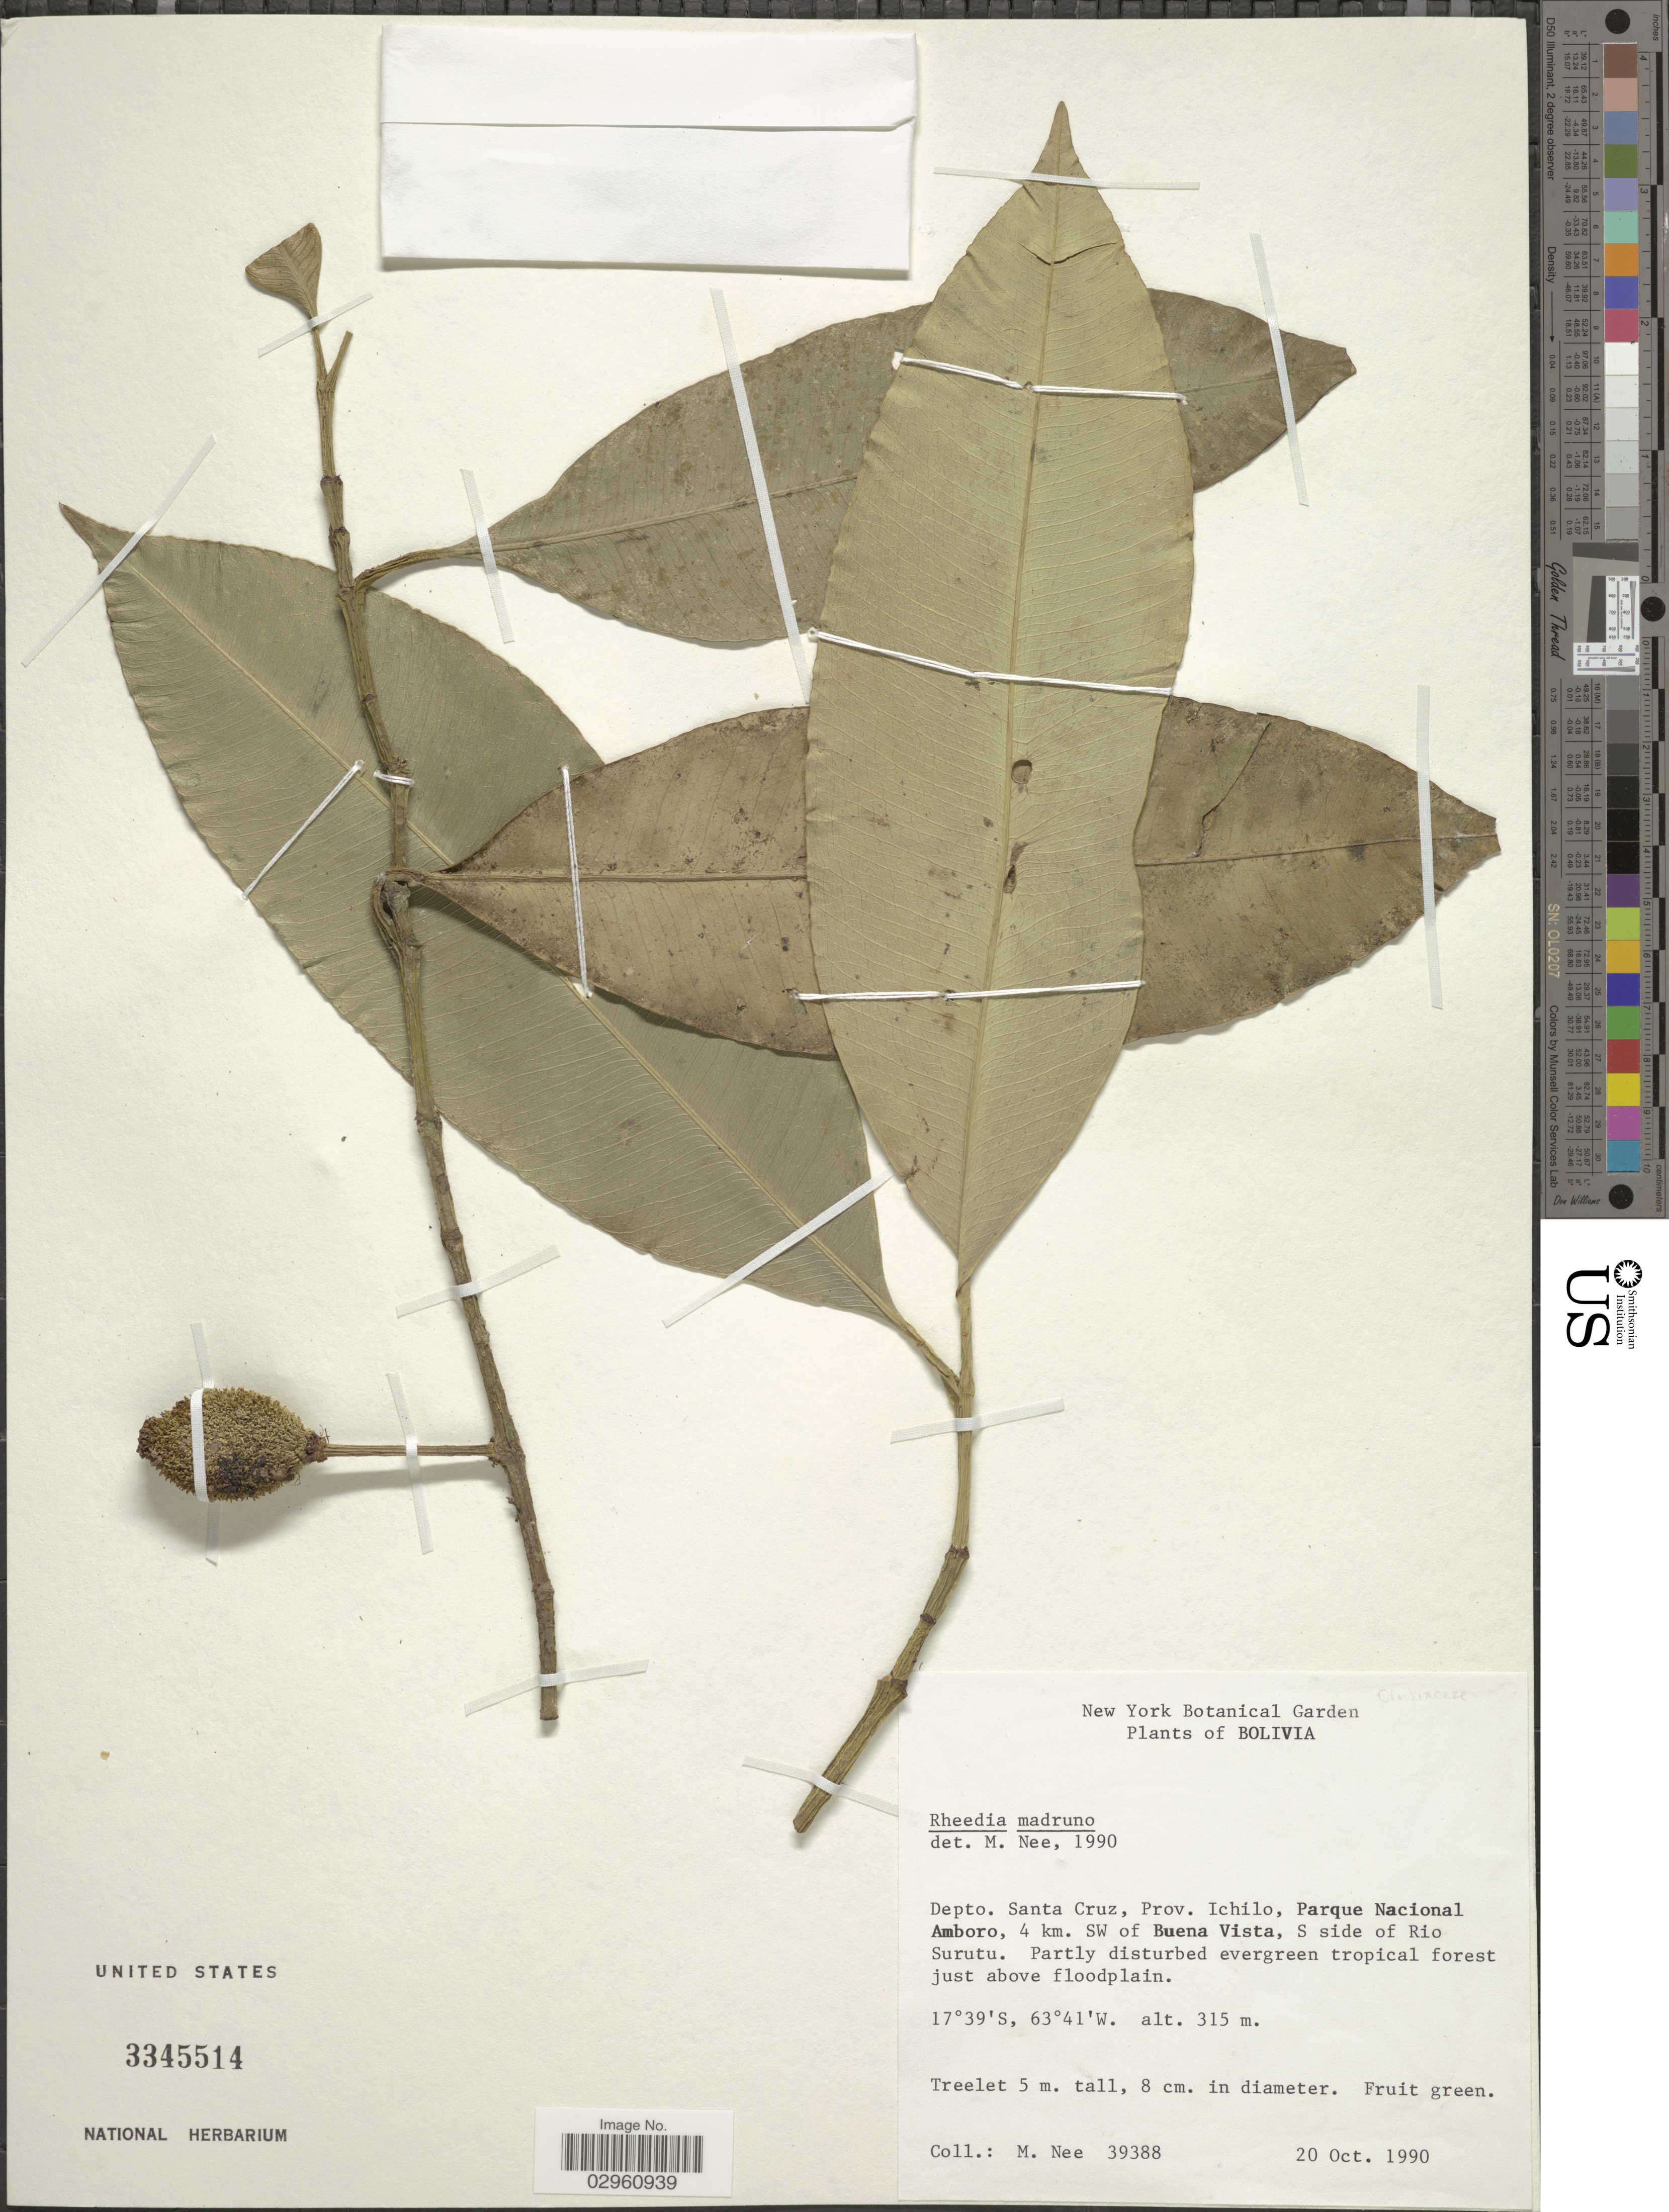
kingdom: Plantae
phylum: Tracheophyta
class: Magnoliopsida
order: Malpighiales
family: Clusiaceae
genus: Garcinia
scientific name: Garcinia madruno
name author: (Kunth) Hammel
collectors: M. Nee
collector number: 39388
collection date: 1990-10-20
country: Bolivia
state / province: Santa Cruz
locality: Depto. Santa Cruz, Prov. Ichilo, Parque Nacional Amboro, 4 km. SW of Buena Vista, S side of Rio Surutu.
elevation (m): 315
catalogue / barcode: US 3345514